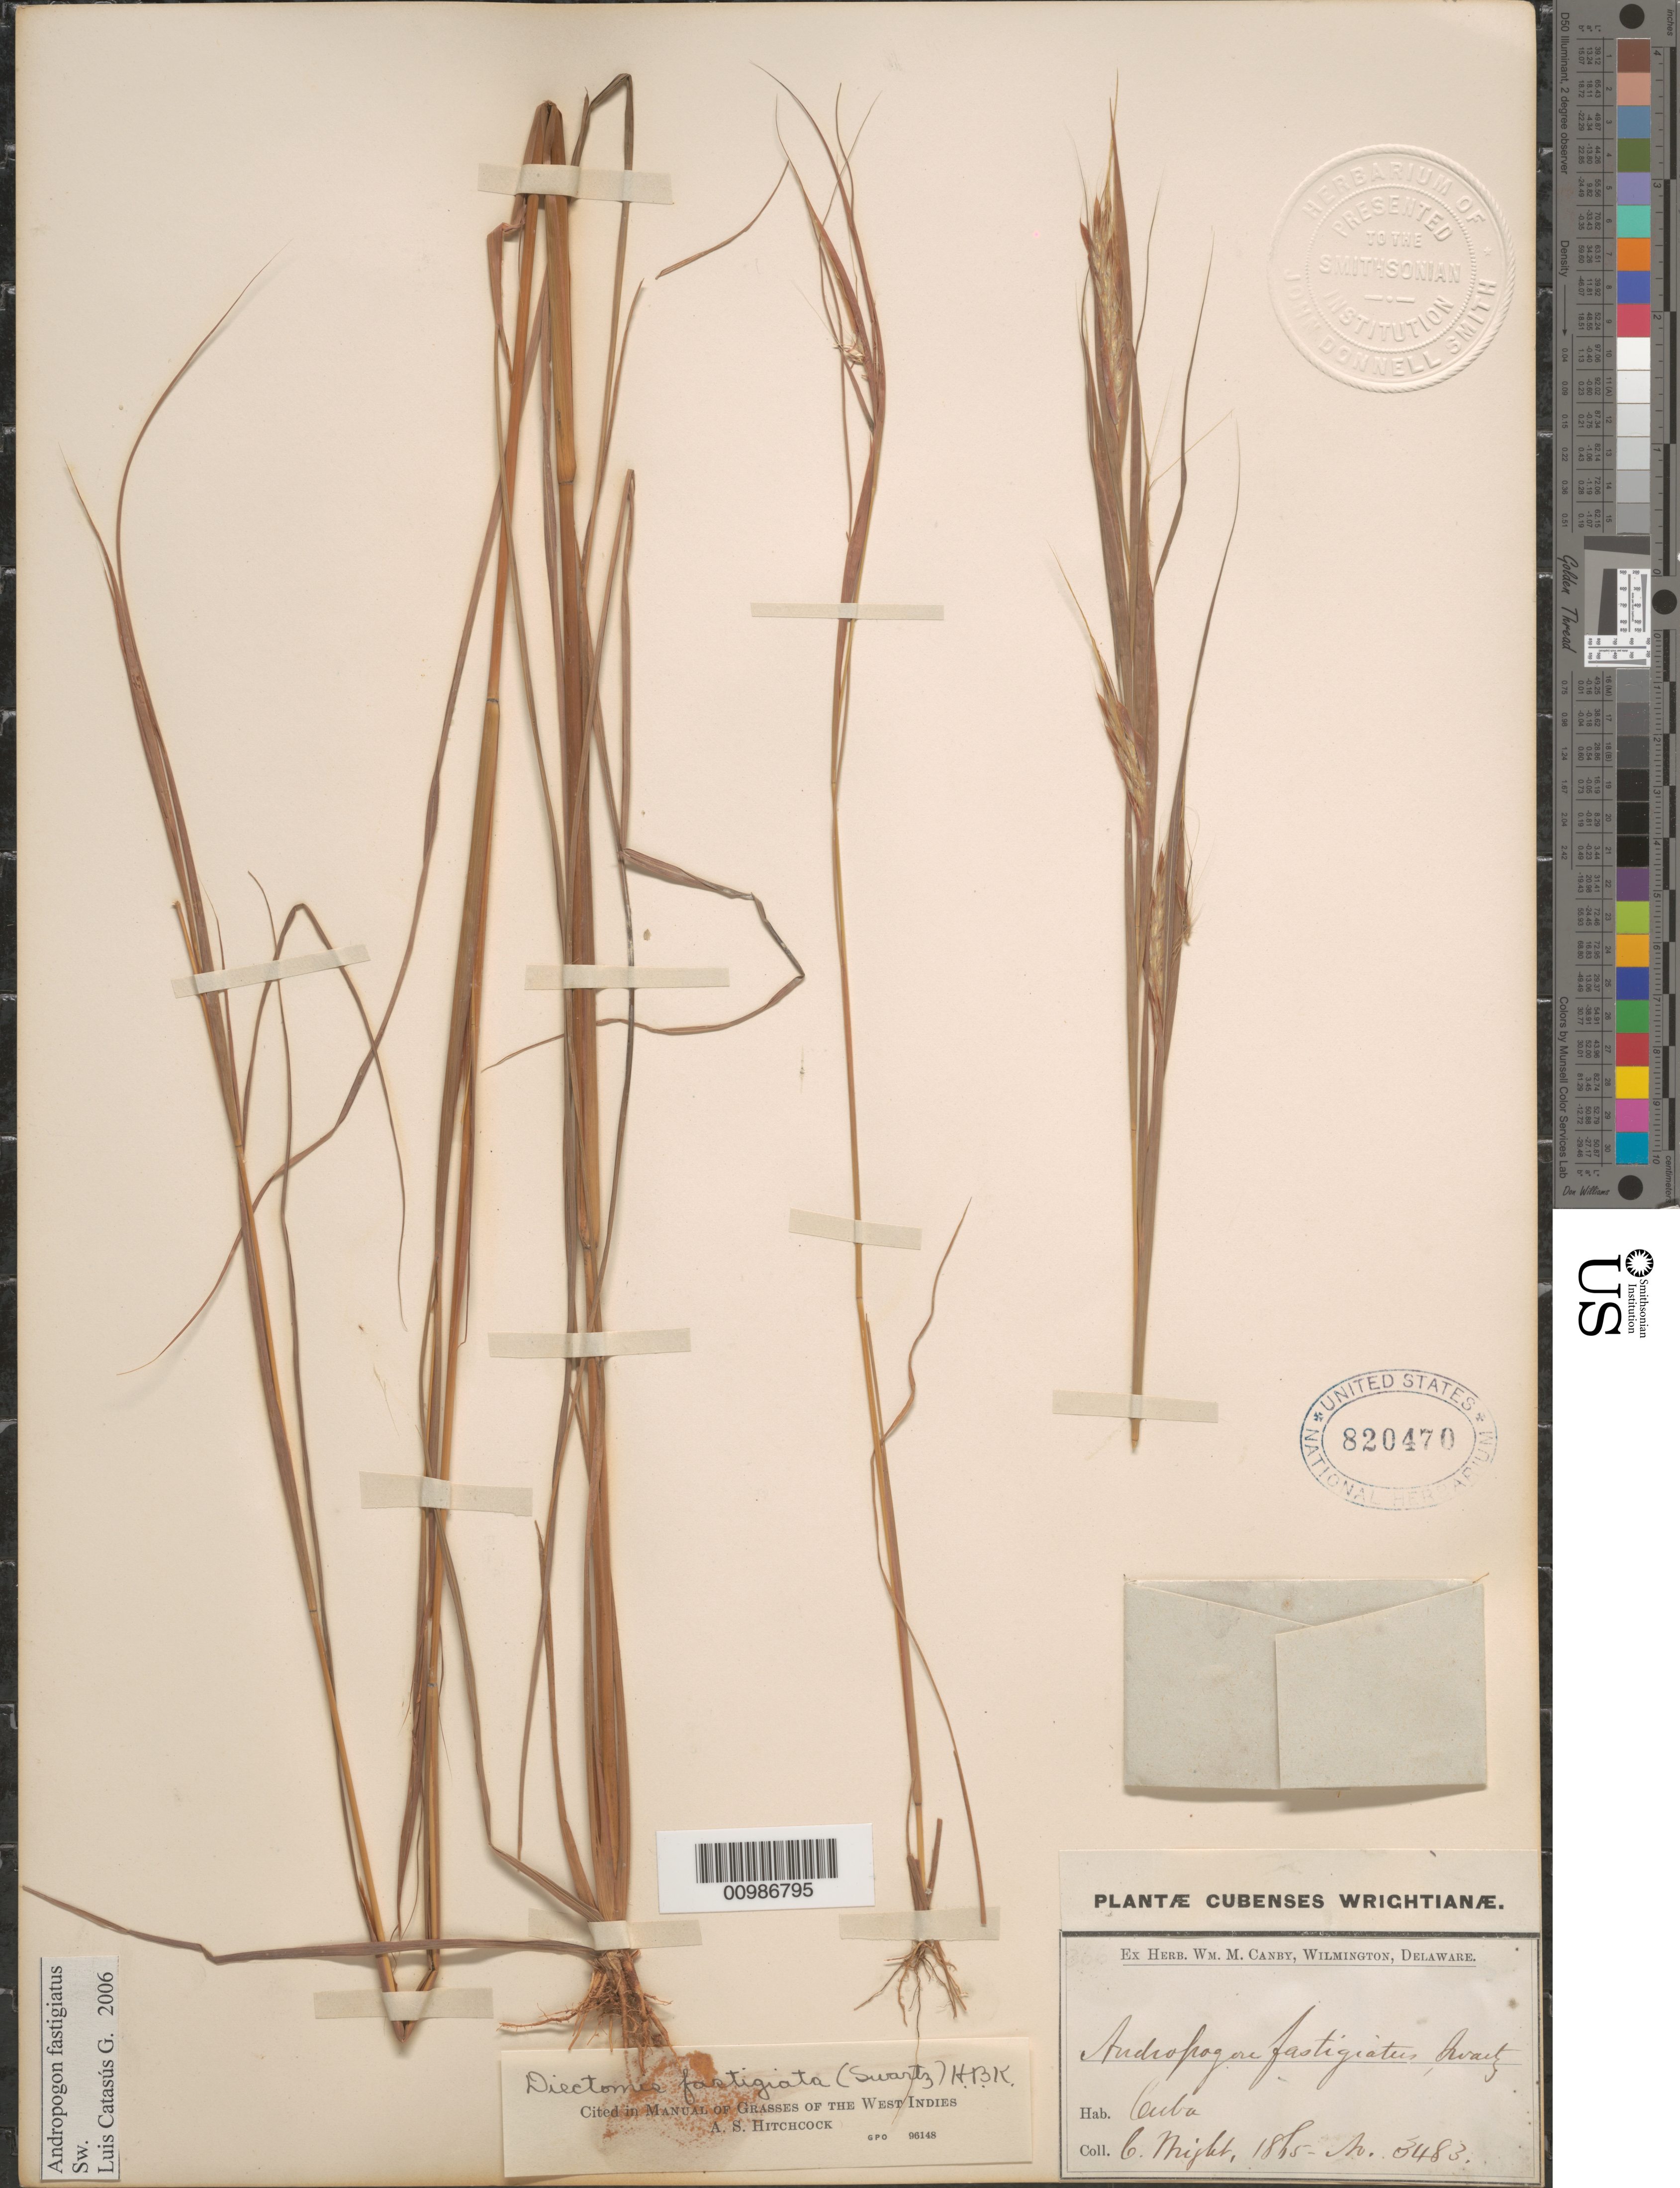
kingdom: Plantae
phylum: Tracheophyta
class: Liliopsida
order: Poales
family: Poaceae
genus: Andropogon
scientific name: Andropogon fastigiatus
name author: Sw.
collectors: C. Wright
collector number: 483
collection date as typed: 1815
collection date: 1815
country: Cuba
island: Cuba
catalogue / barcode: US 820470